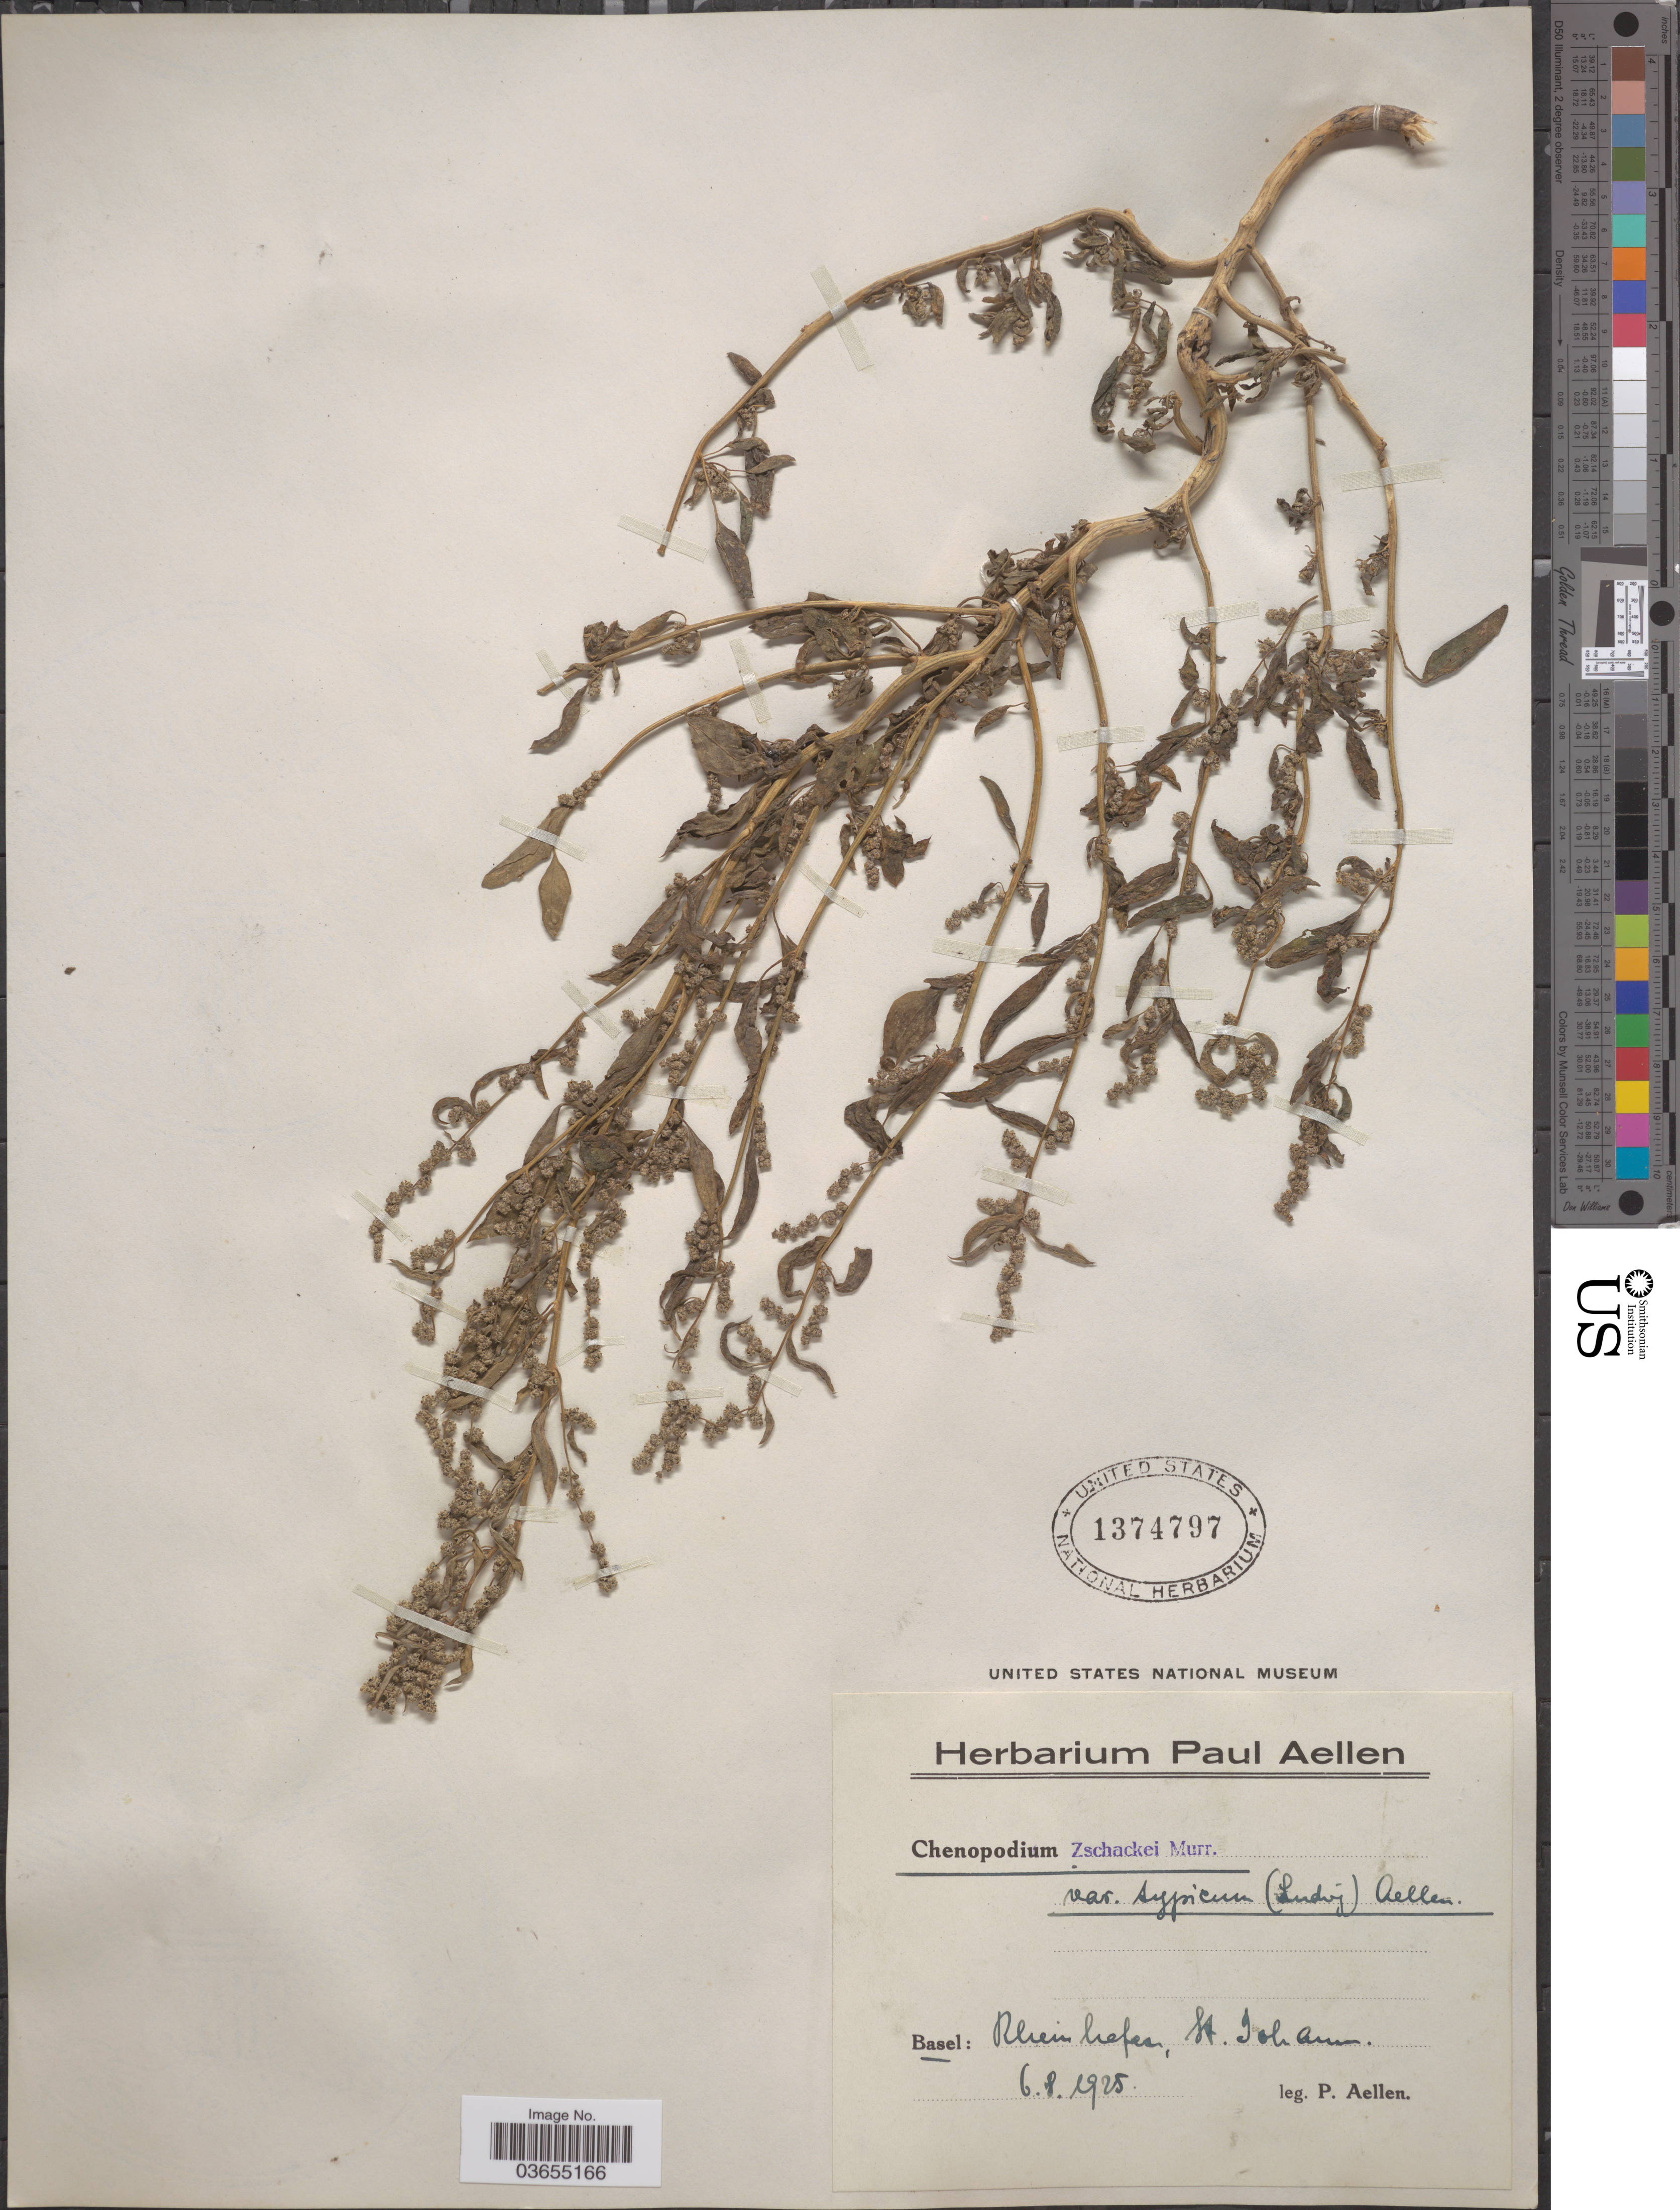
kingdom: Plantae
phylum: Tracheophyta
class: Magnoliopsida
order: Caryophyllales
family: Amaranthaceae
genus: Chenopodium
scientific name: Chenopodium zschackei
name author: Murr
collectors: P. Aellen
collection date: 1925-08-06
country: Switzerland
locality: Basel: Rheinhafen, St. Johann.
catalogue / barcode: US 1374797